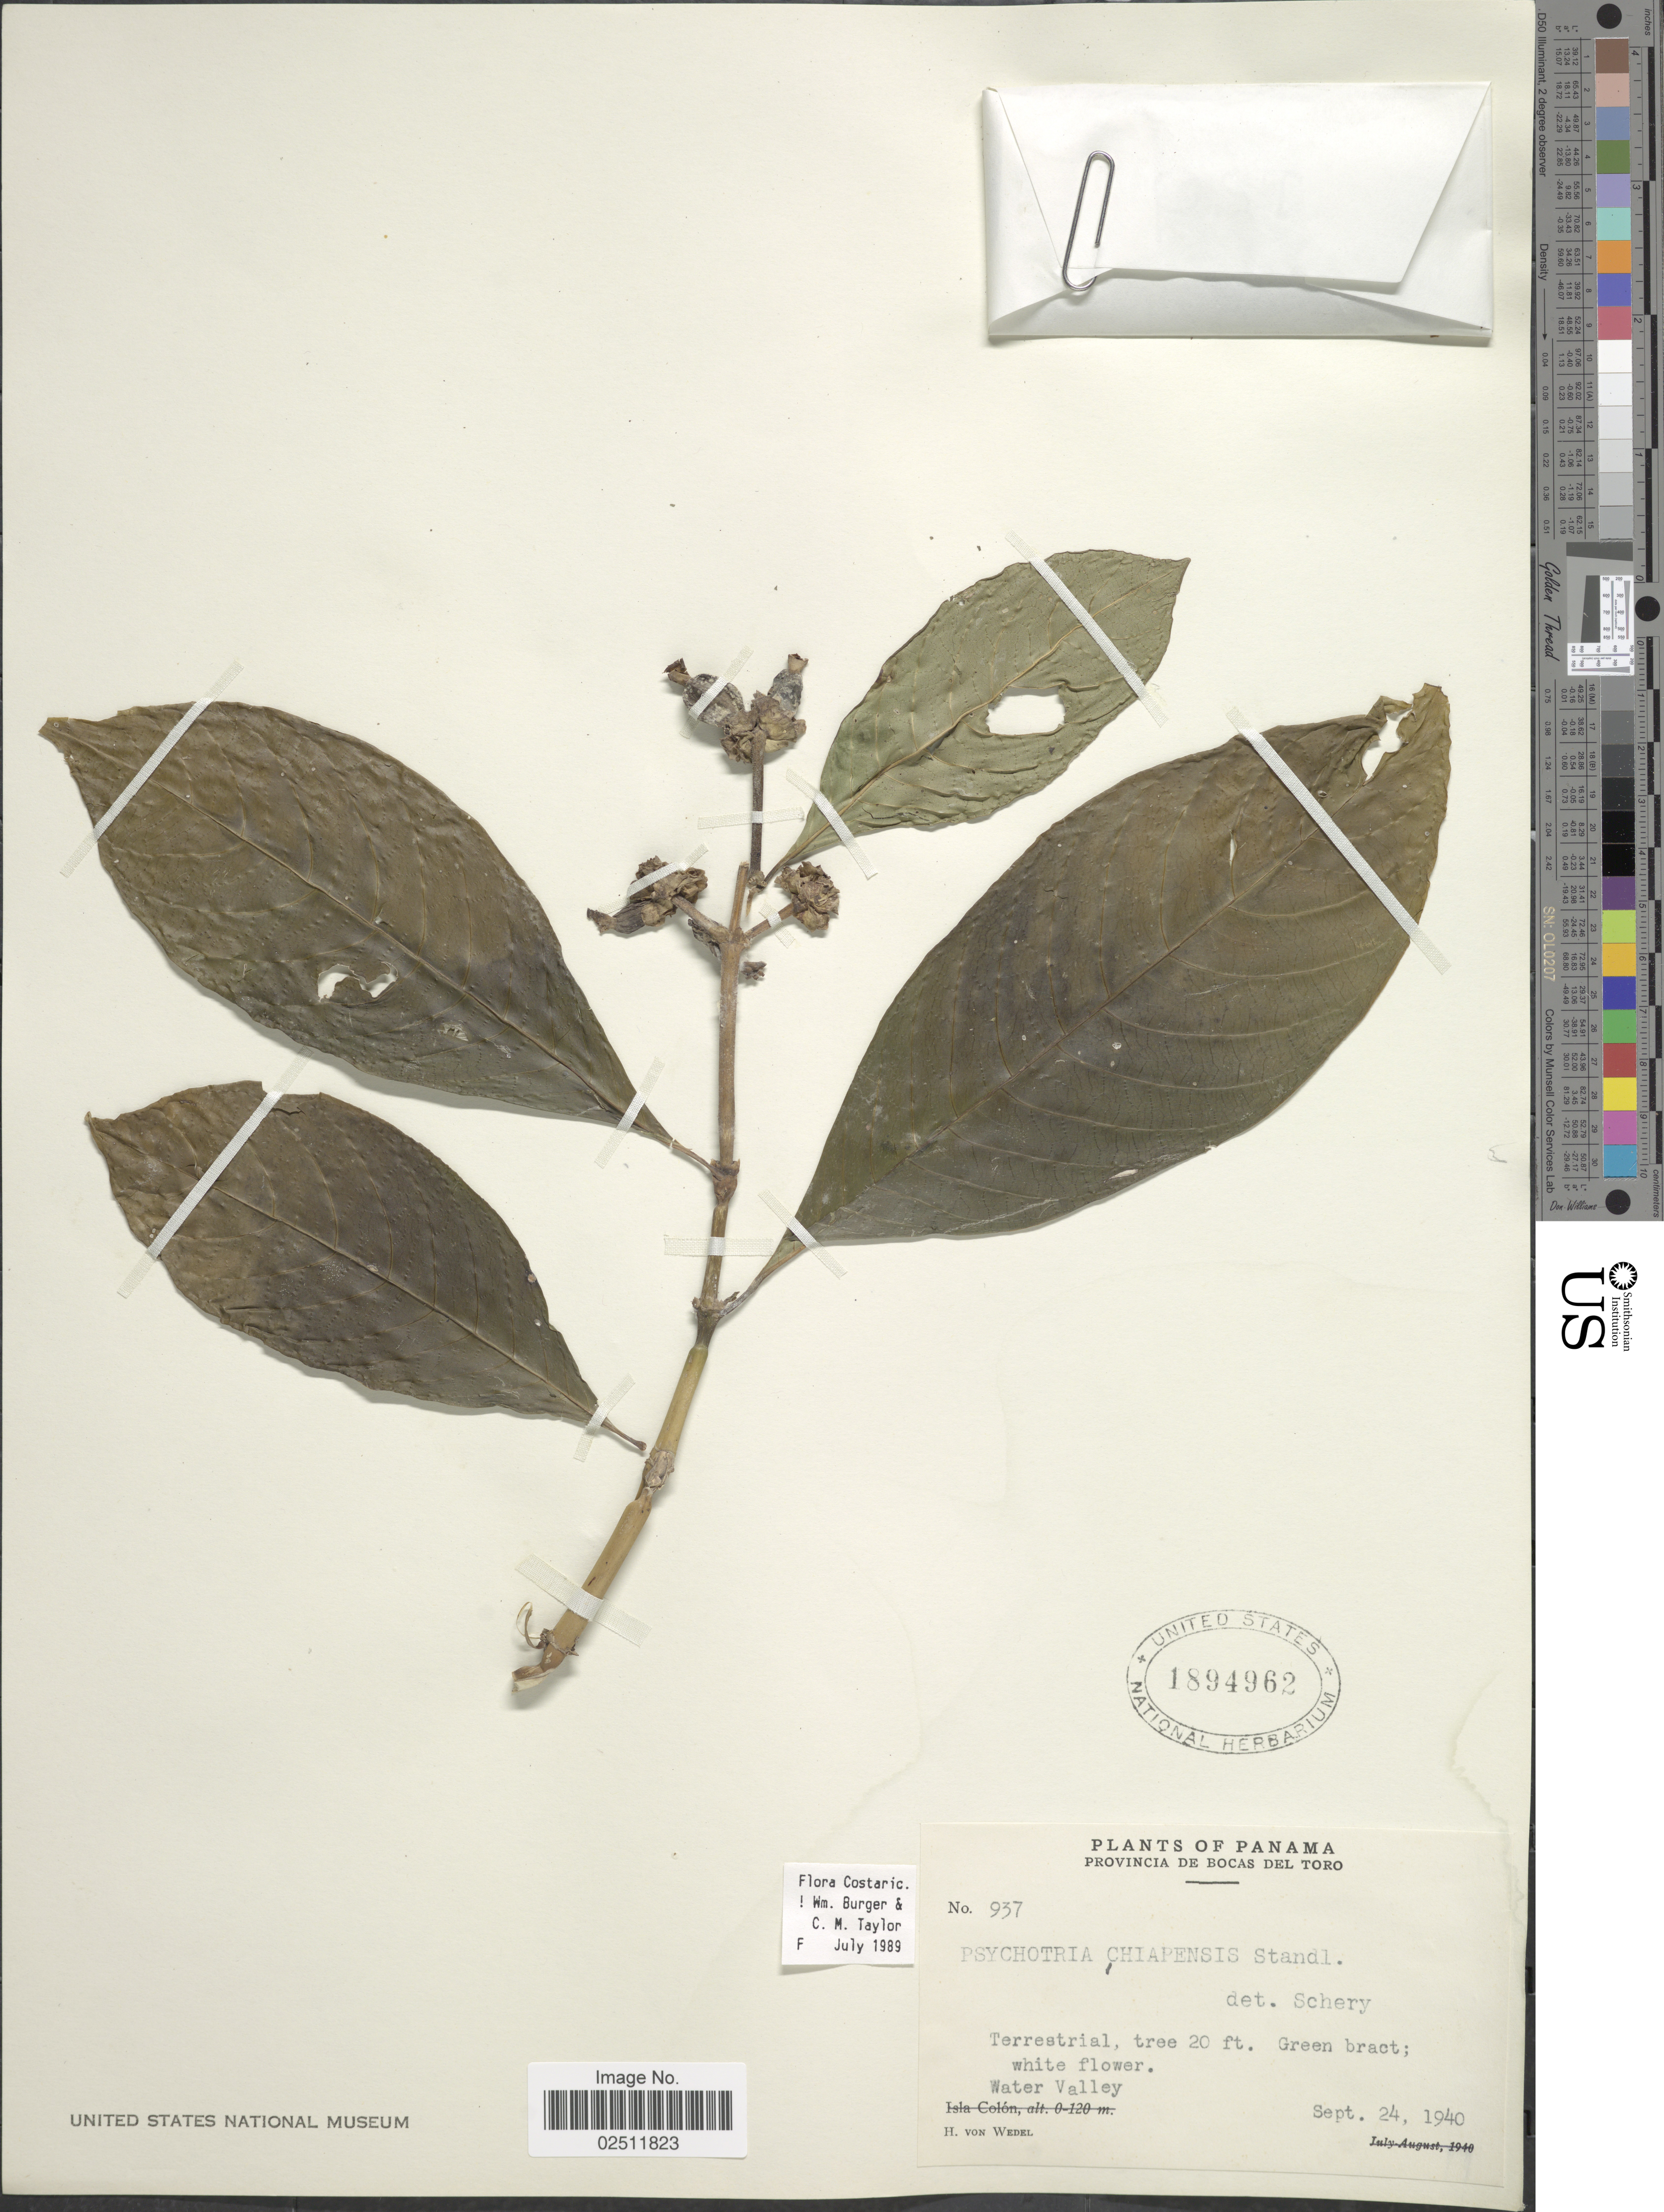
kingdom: Plantae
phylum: Tracheophyta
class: Magnoliopsida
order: Gentianales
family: Rubiaceae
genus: Psychotria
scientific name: Psychotria chiapensis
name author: Standl.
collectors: H. von Wedel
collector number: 937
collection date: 1940-09-24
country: Panama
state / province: Bocas del Toro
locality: Water Valley.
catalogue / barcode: US 1894962